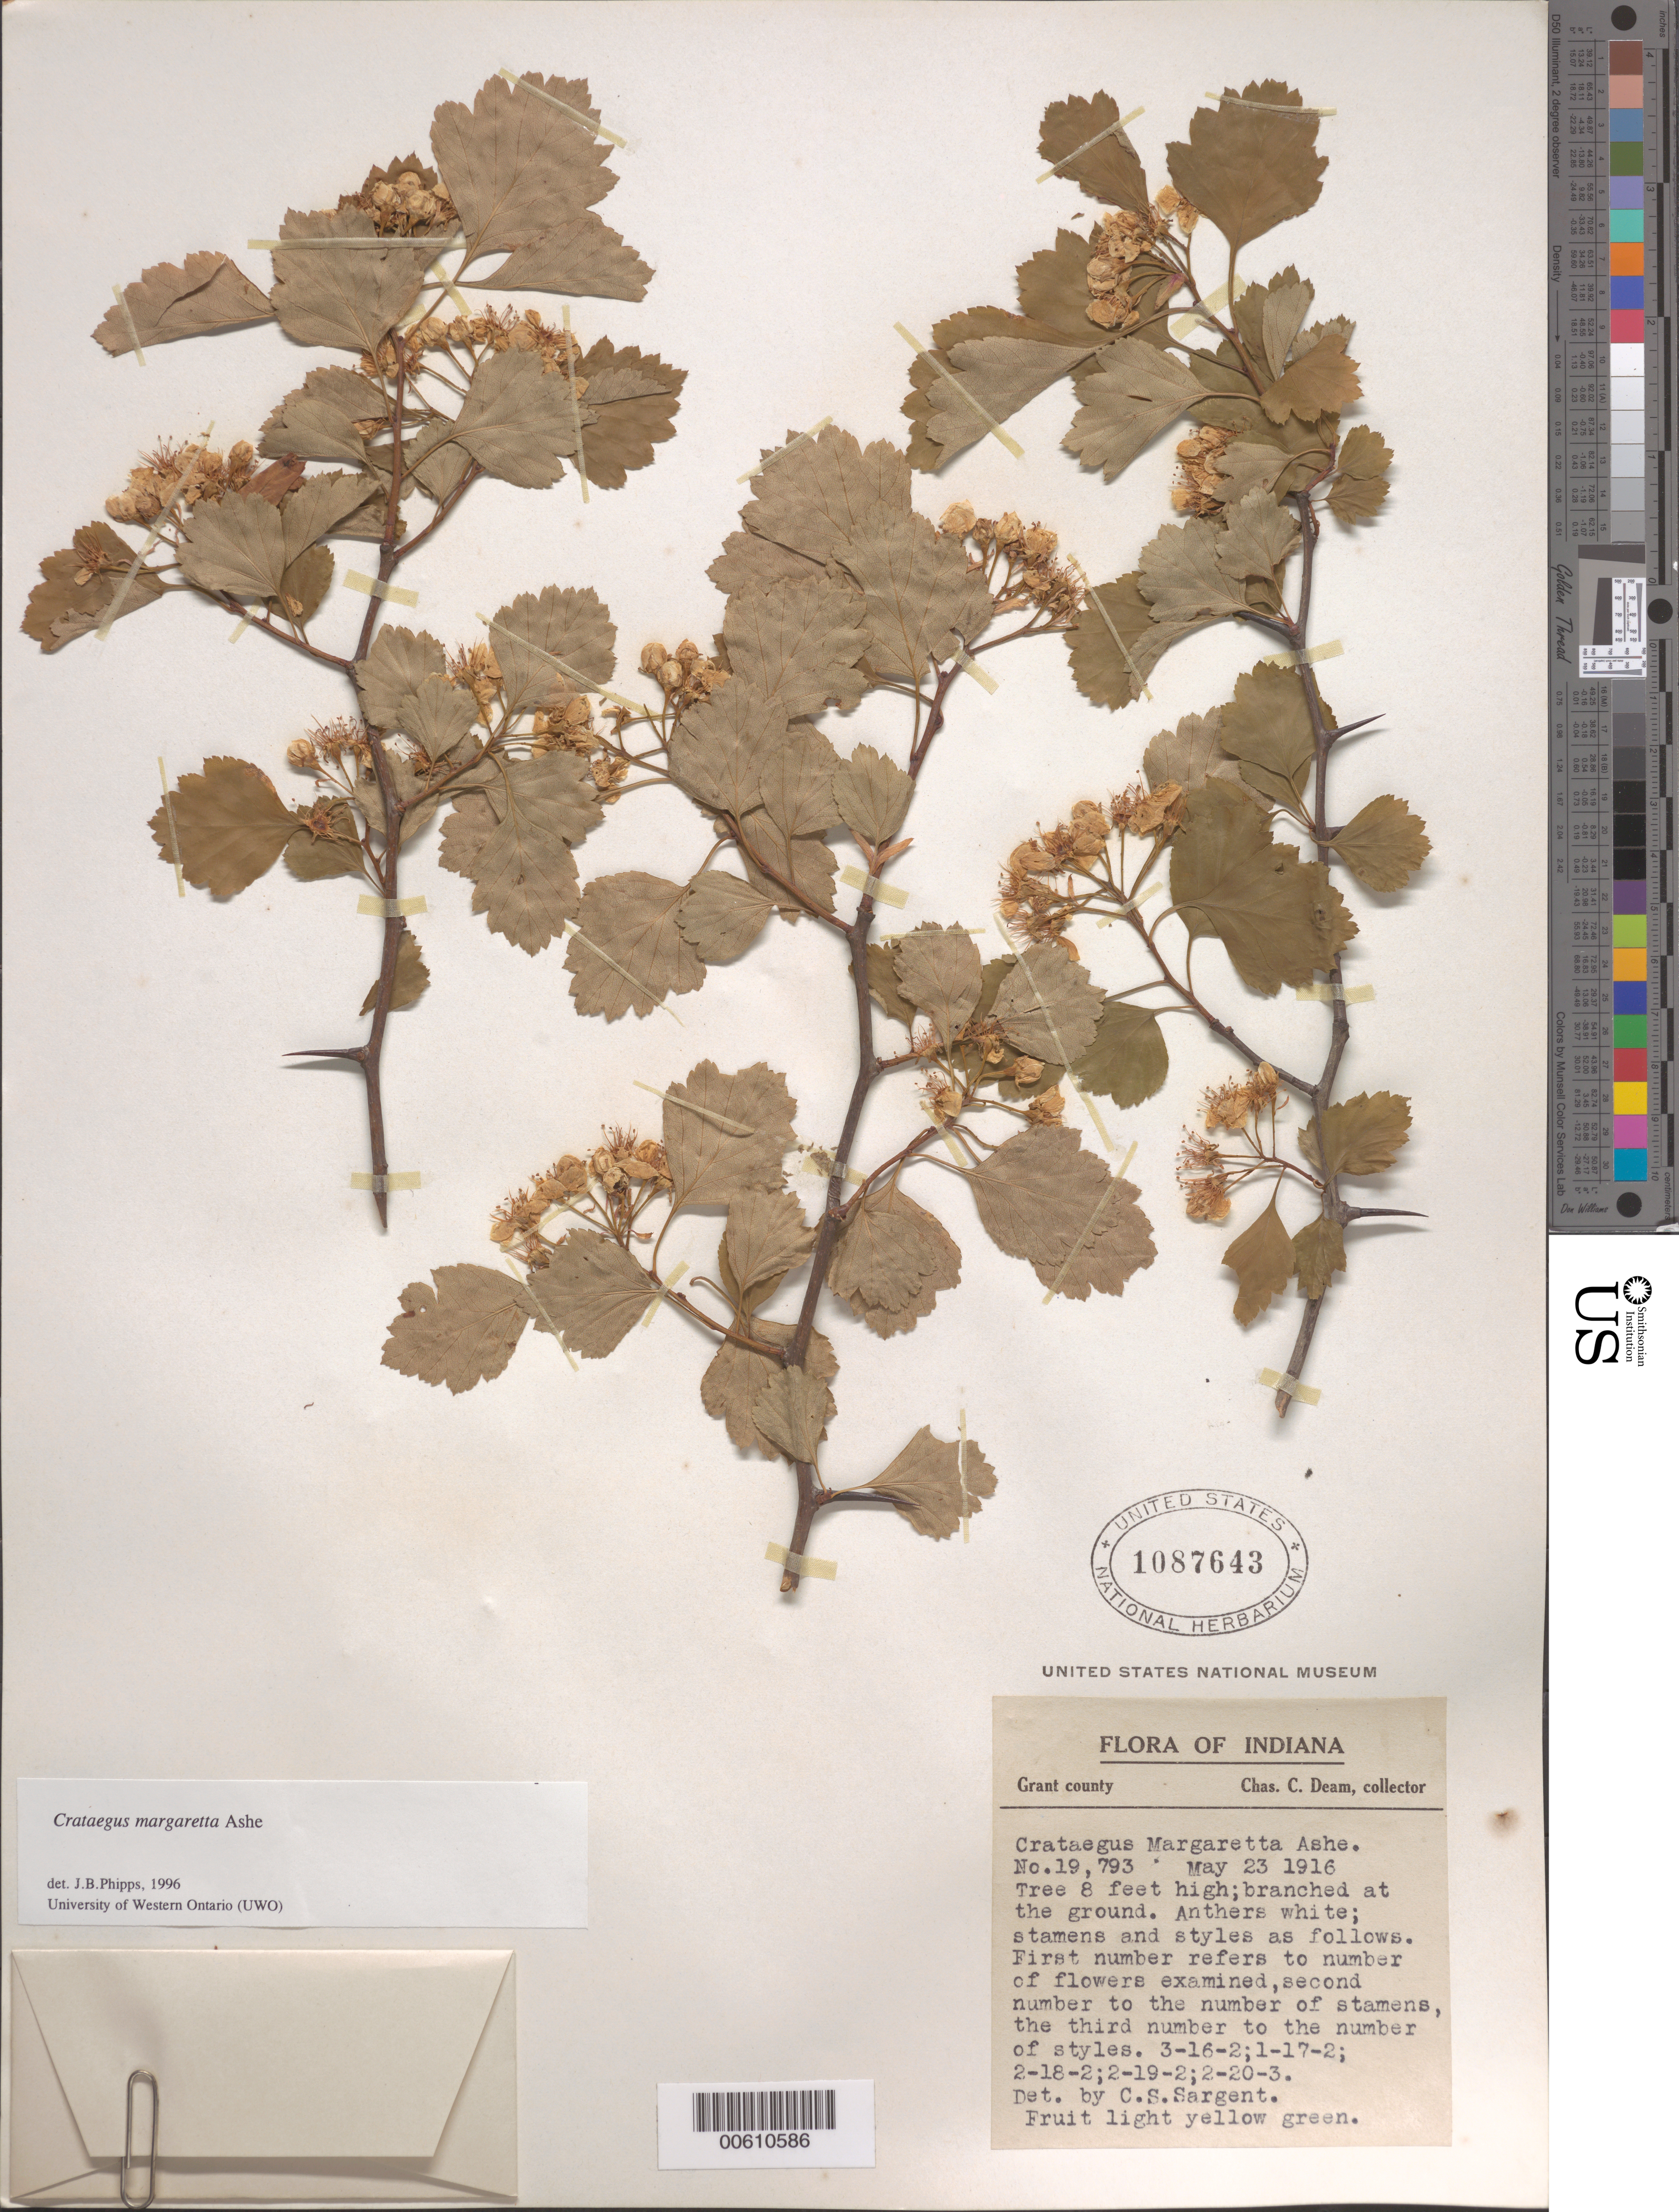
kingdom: Plantae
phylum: Tracheophyta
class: Magnoliopsida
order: Rosales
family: Rosaceae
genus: Crataegus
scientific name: Crataegus margarettae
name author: Ashe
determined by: Sargent, C. S.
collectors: C. C. Deam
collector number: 19793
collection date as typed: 23 May 1916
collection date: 1916-05-23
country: United States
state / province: Indiana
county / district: Grant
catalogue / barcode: US 1087643